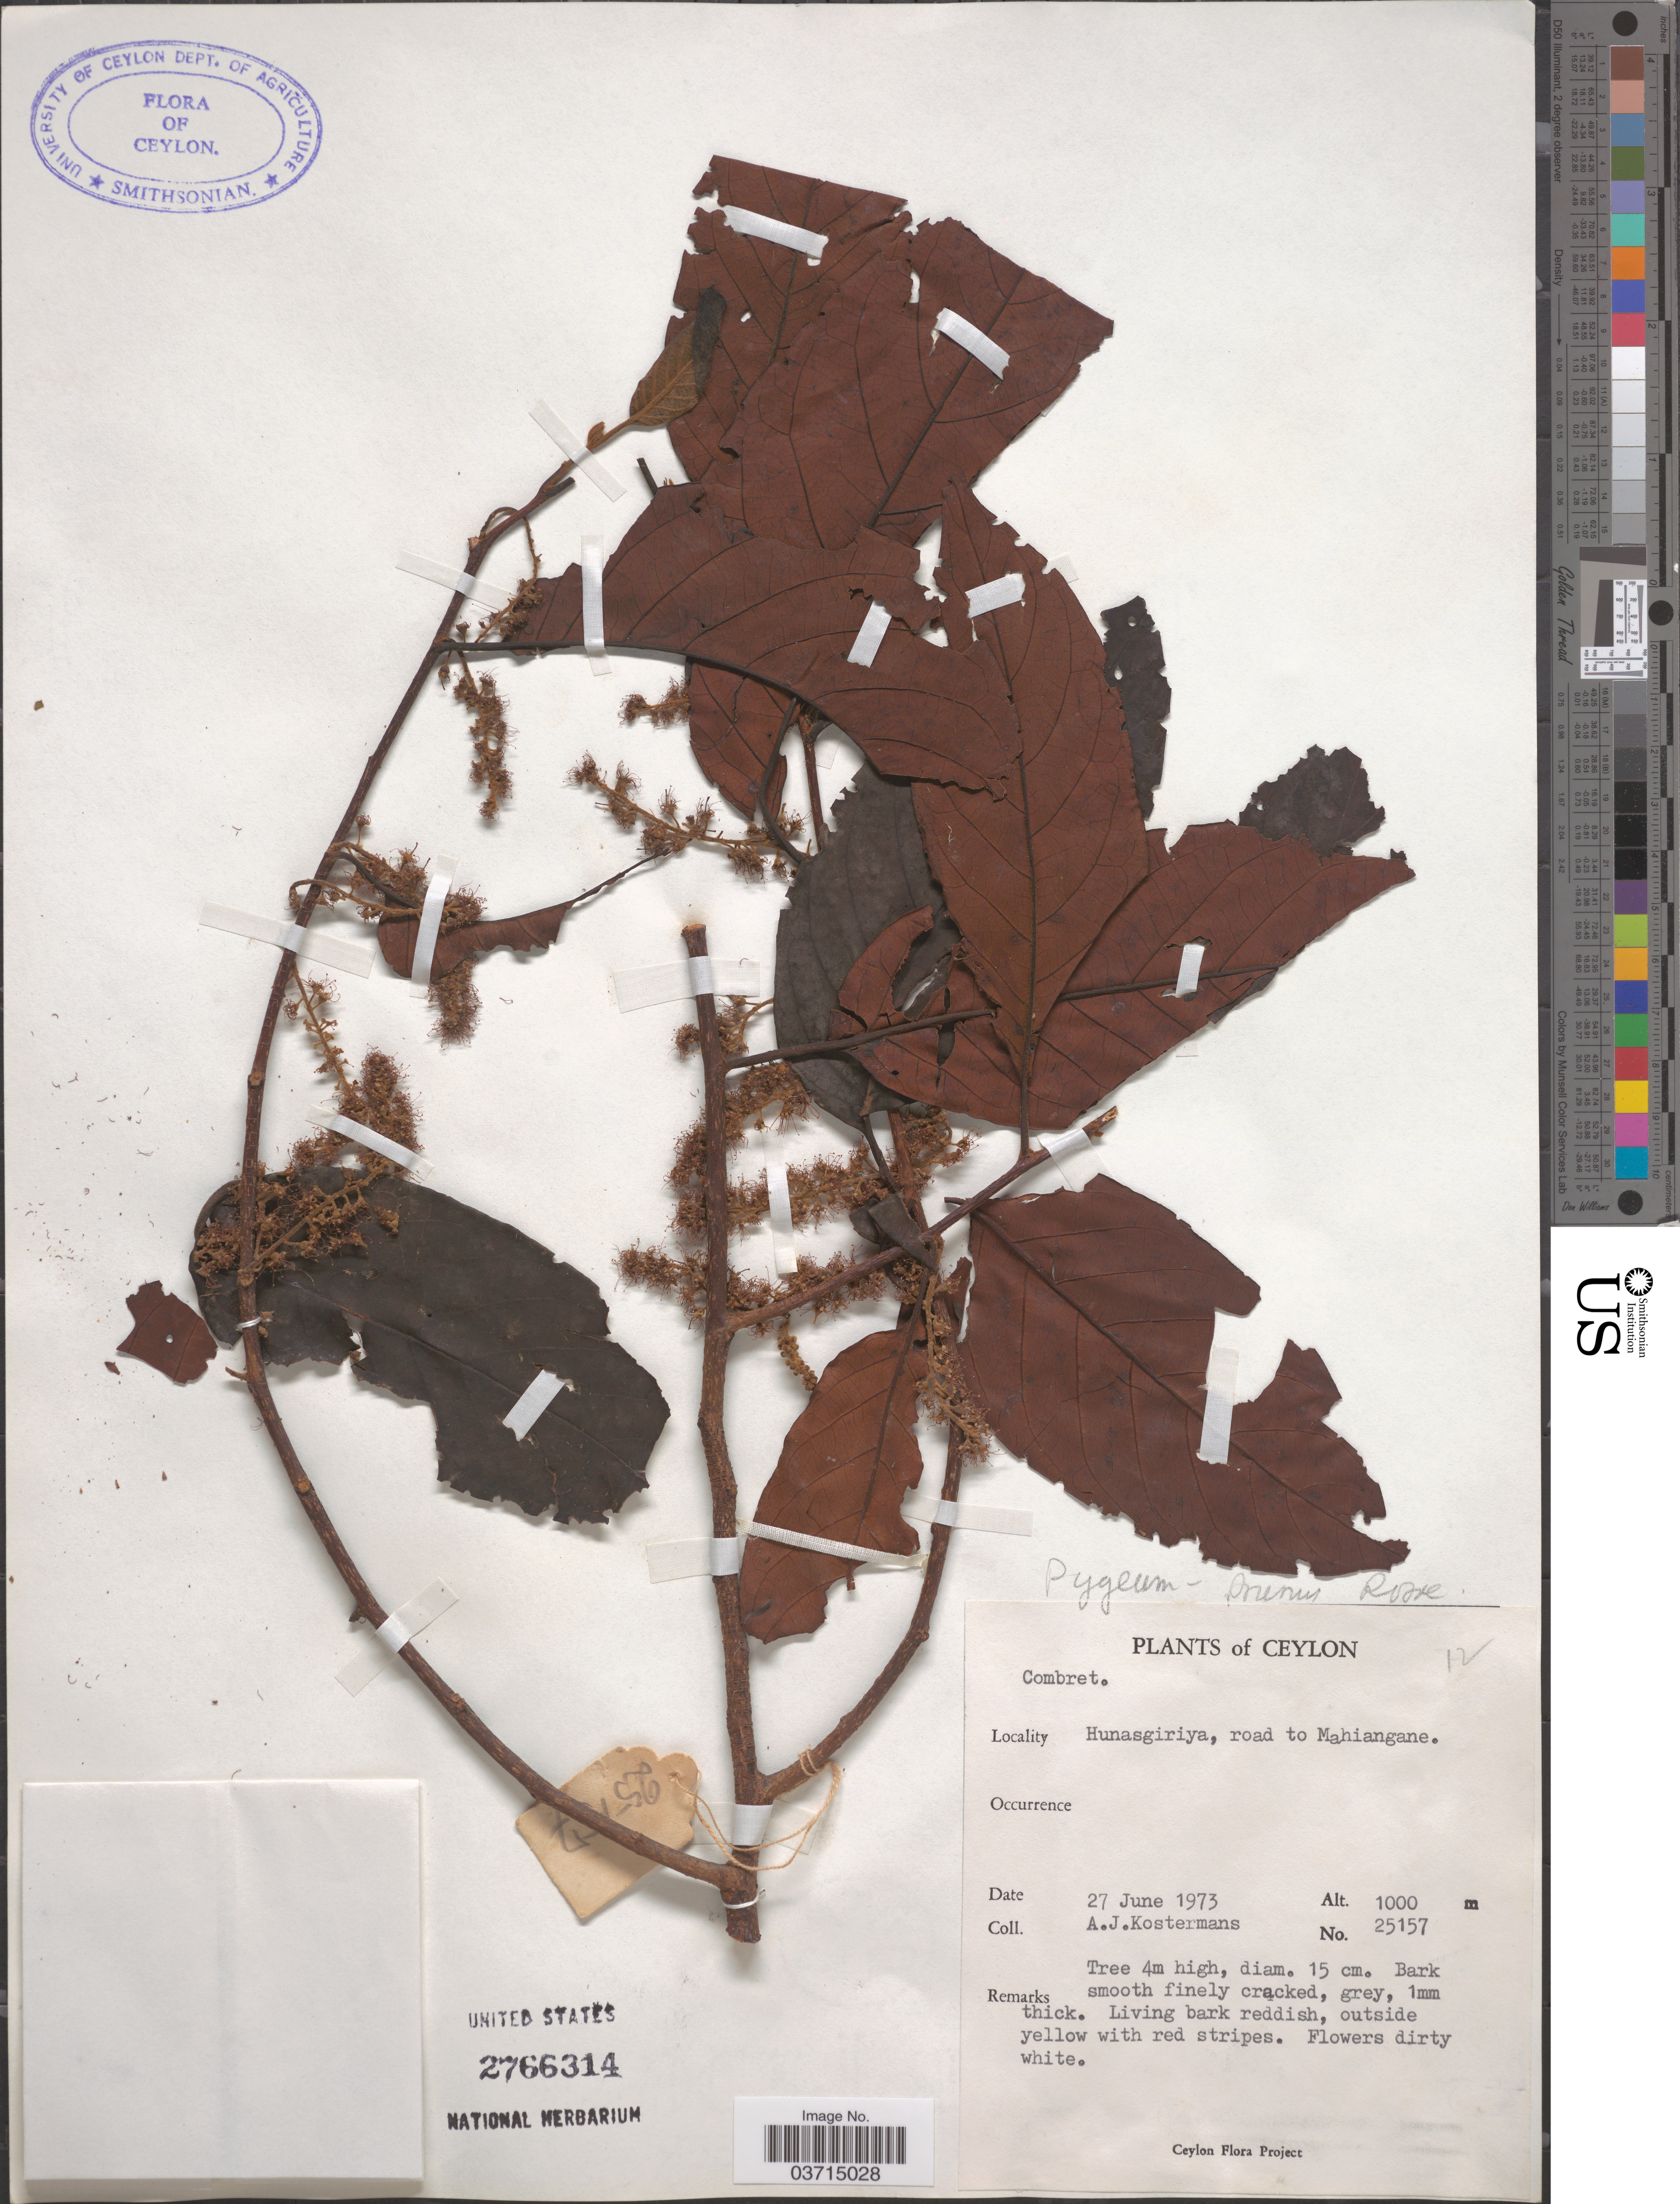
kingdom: Plantae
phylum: Tracheophyta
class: Magnoliopsida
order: Rosales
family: Rosaceae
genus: Prunus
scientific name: Prunus sp.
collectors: A. Kostermanns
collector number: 25157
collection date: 1973-06-27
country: Sri Lanka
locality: Ceylon. Hunasgiriya, road to Mahiangane.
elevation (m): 1000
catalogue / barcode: US 2766314